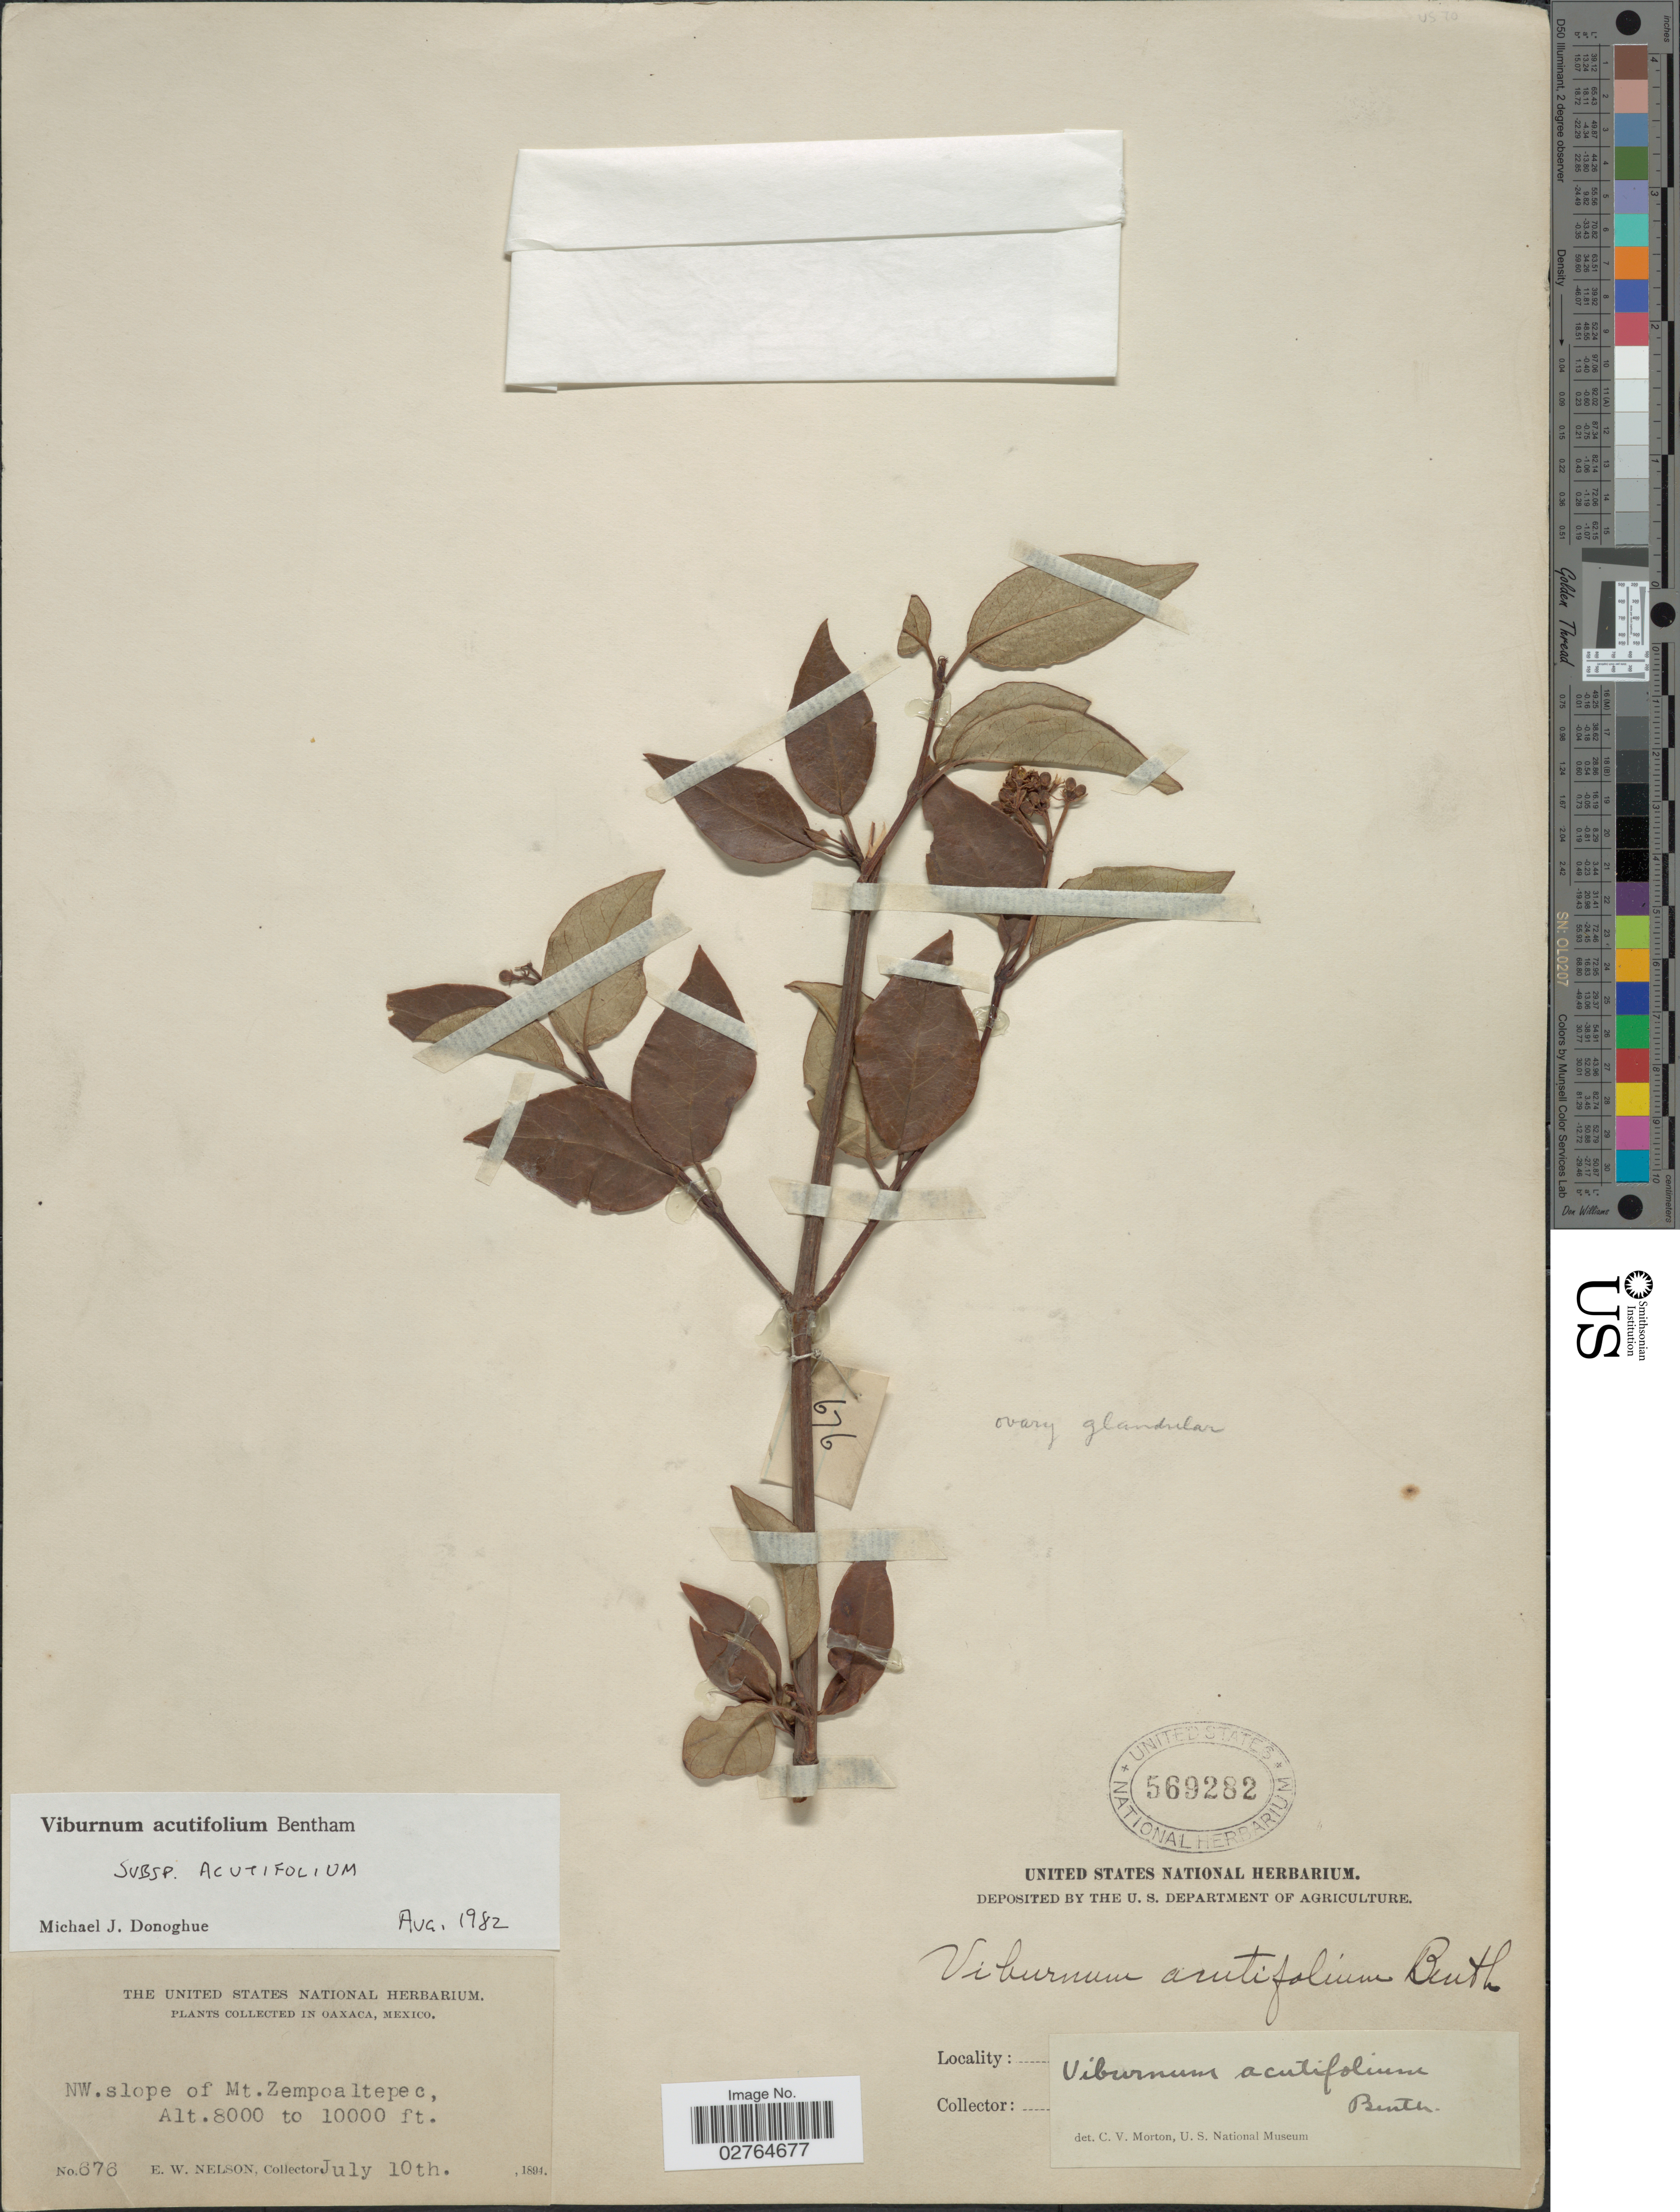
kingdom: Plantae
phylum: Tracheophyta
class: Magnoliopsida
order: Dipsacales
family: Viburnaceae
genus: Viburnum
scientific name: Viburnum acutifolium subsp. acutifolium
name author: Benth.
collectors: E. W. Nelson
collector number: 676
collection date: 1894-07-10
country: Mexico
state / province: Oaxaca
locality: NW. slope of Mt. Zempoaltepec.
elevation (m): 2438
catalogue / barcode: US 569282